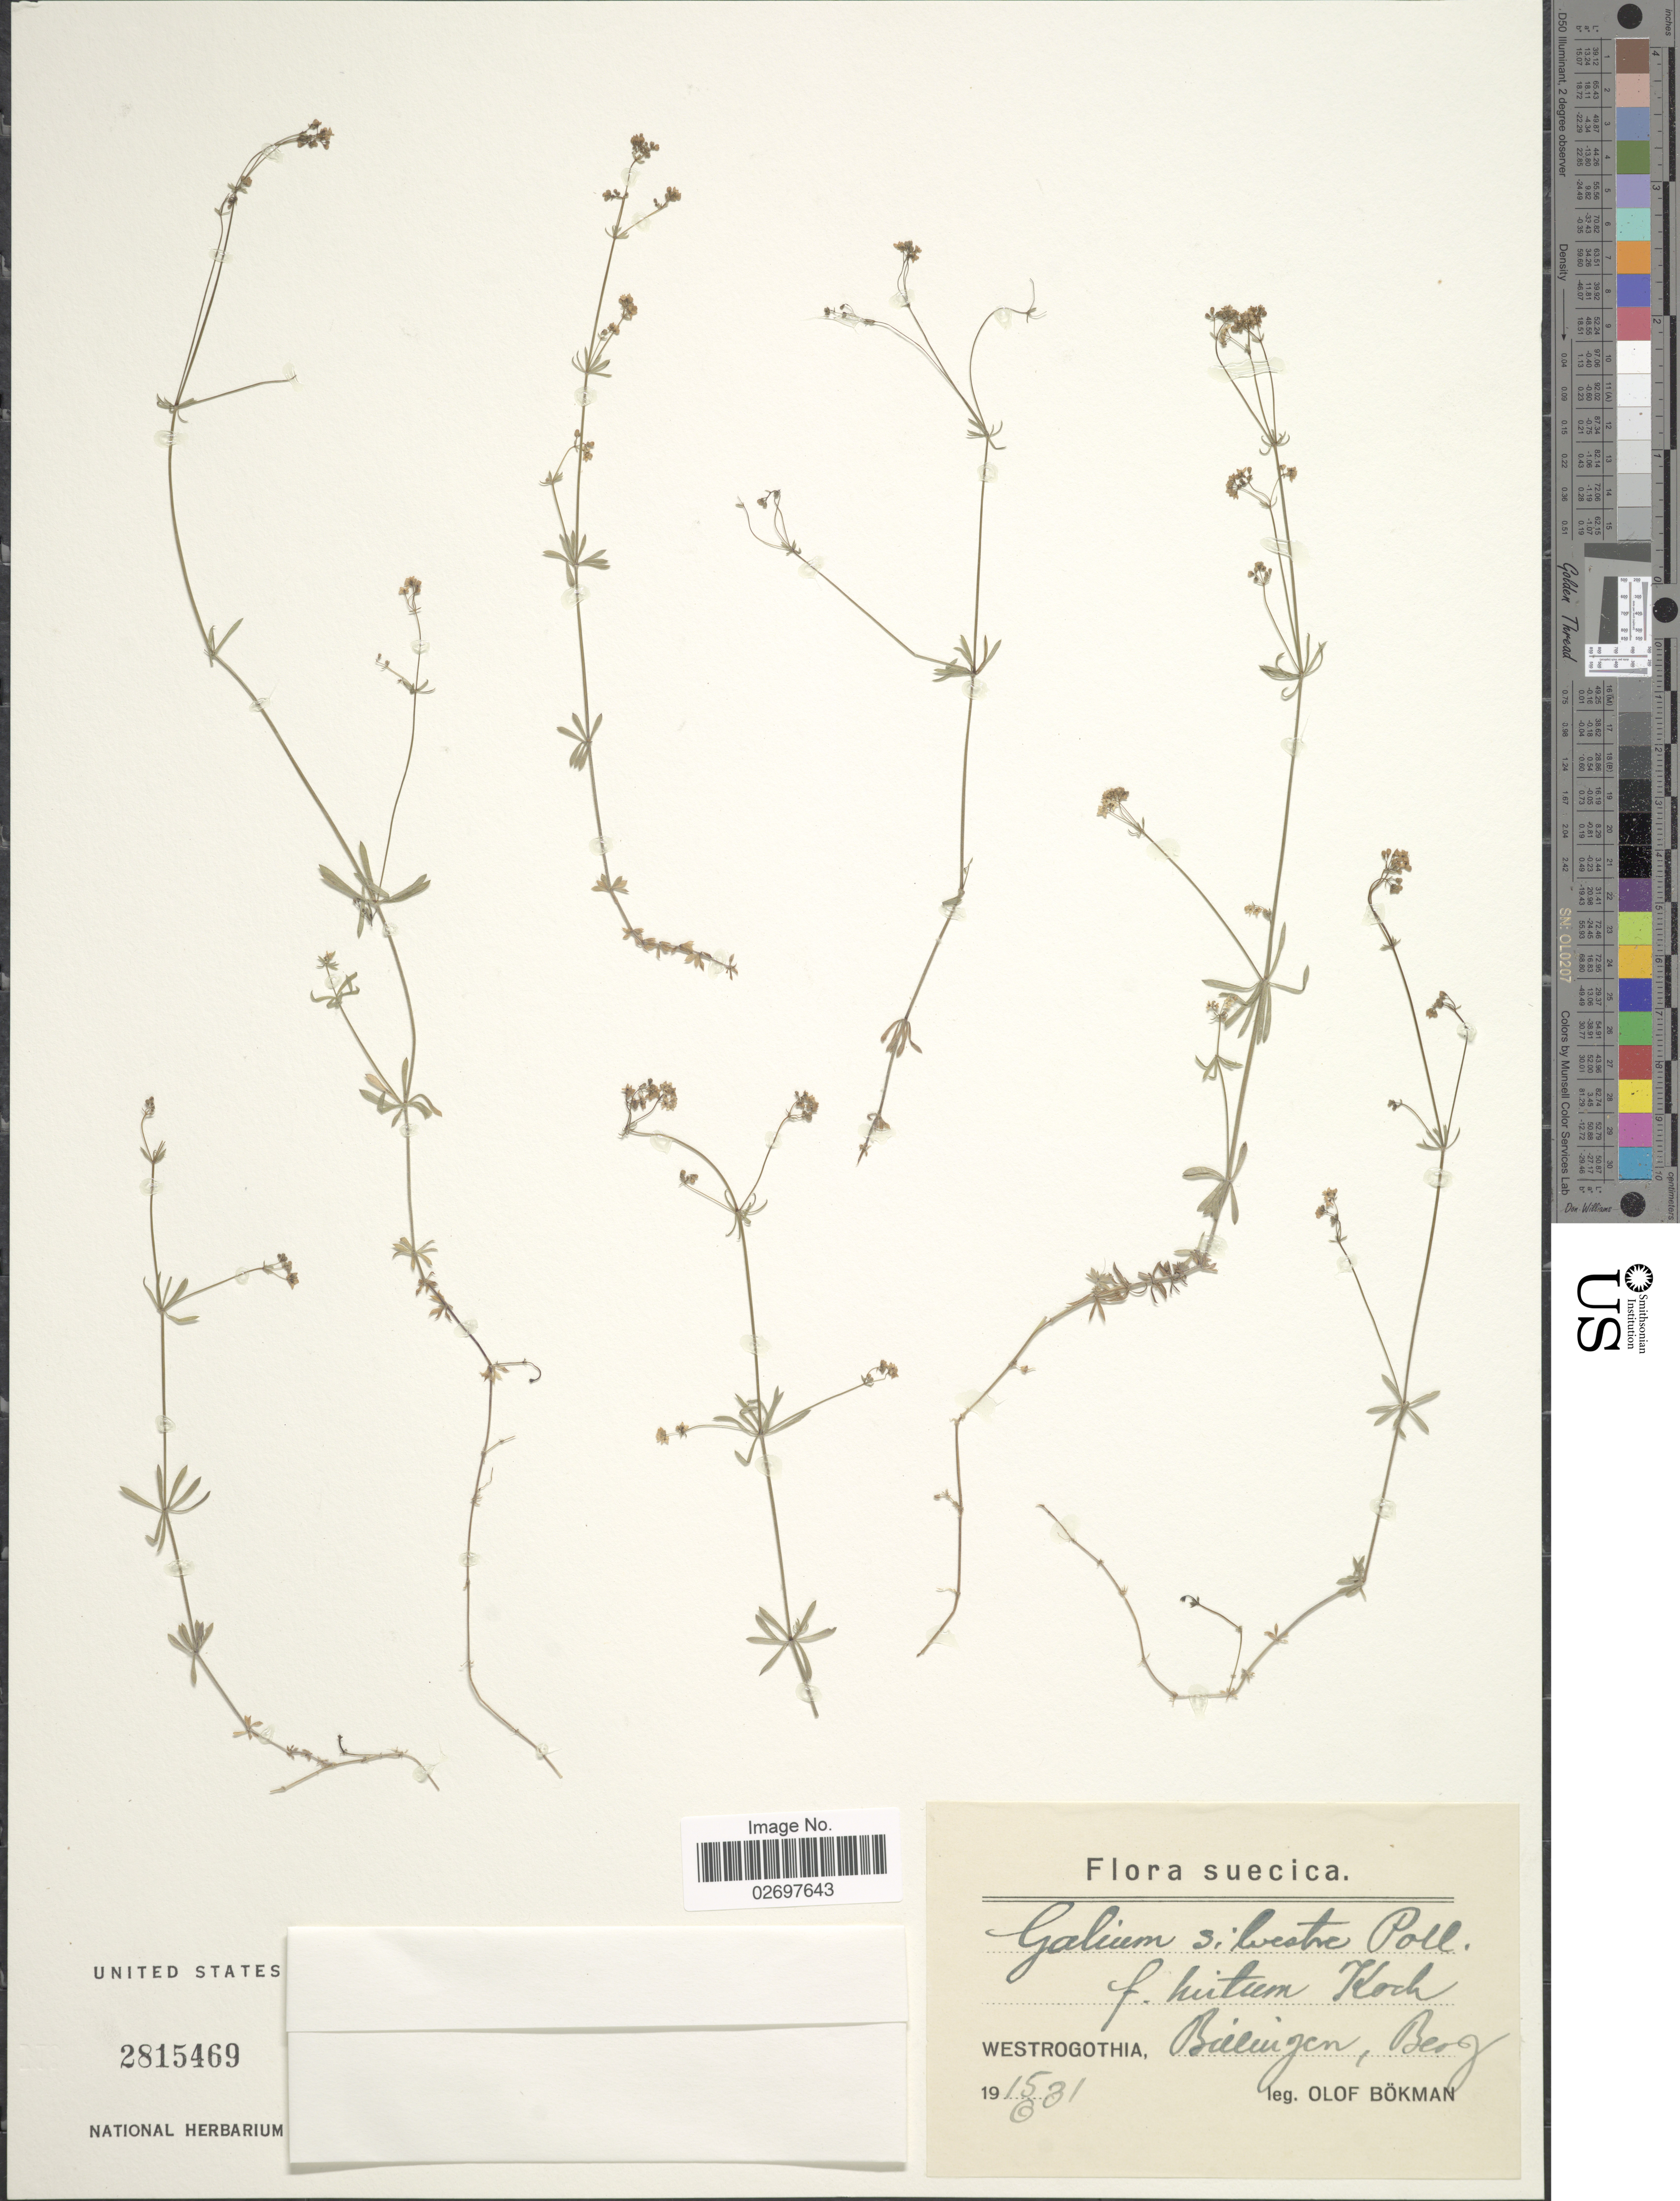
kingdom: Plantae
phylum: Tracheophyta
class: Magnoliopsida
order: Gentianales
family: Rubiaceae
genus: Galium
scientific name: Galium sylvestre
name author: Scop.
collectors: O. Bokman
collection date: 1931-06-15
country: Sweden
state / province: Västra Götaland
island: Gotland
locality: Westrogothia, Baluigen, Berg, Suecica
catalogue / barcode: US 2815469